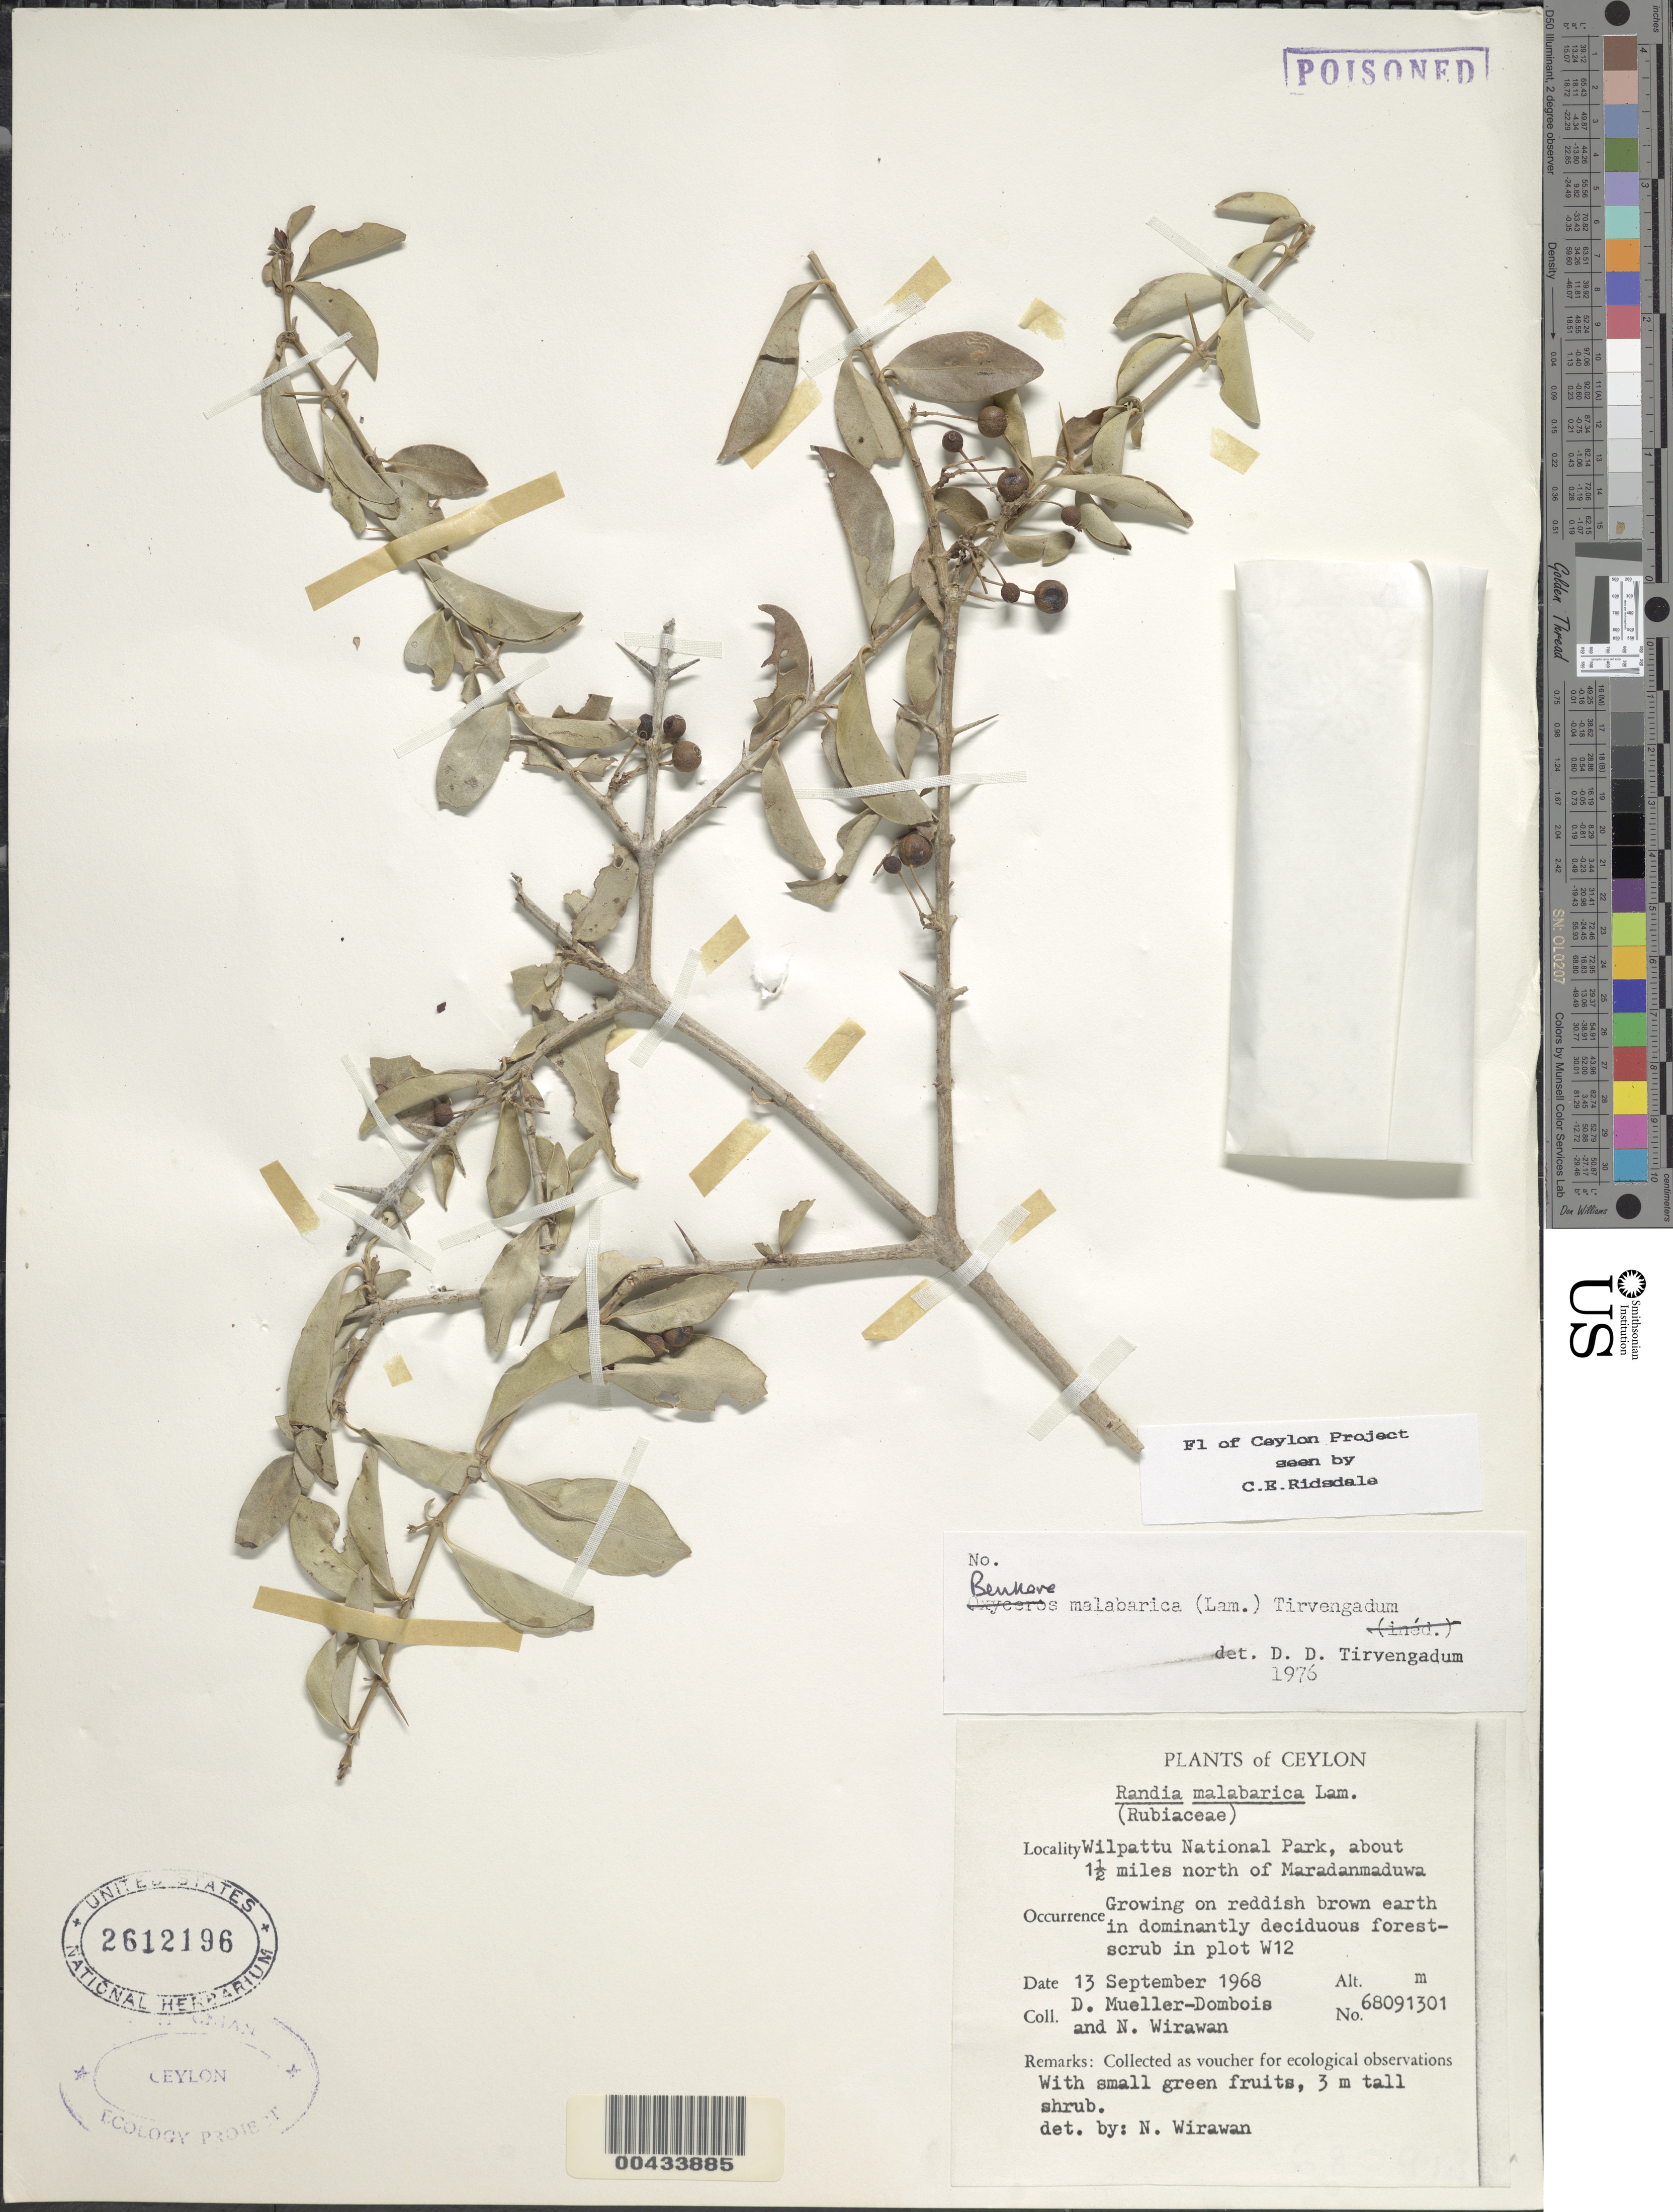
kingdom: Plantae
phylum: Tracheophyta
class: Magnoliopsida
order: Gentianales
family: Rubiaceae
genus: Benkara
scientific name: Benkara malabarica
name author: (Lam.) Tirveng.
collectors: D. Mueller-Dombois & N. Wirawan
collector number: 68091301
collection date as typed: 13 Sep 1968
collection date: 1968-09-13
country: Sri Lanka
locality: Wilpattu National Park, about 1.5 mi N of Maradanmaduwa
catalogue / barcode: US 2612196